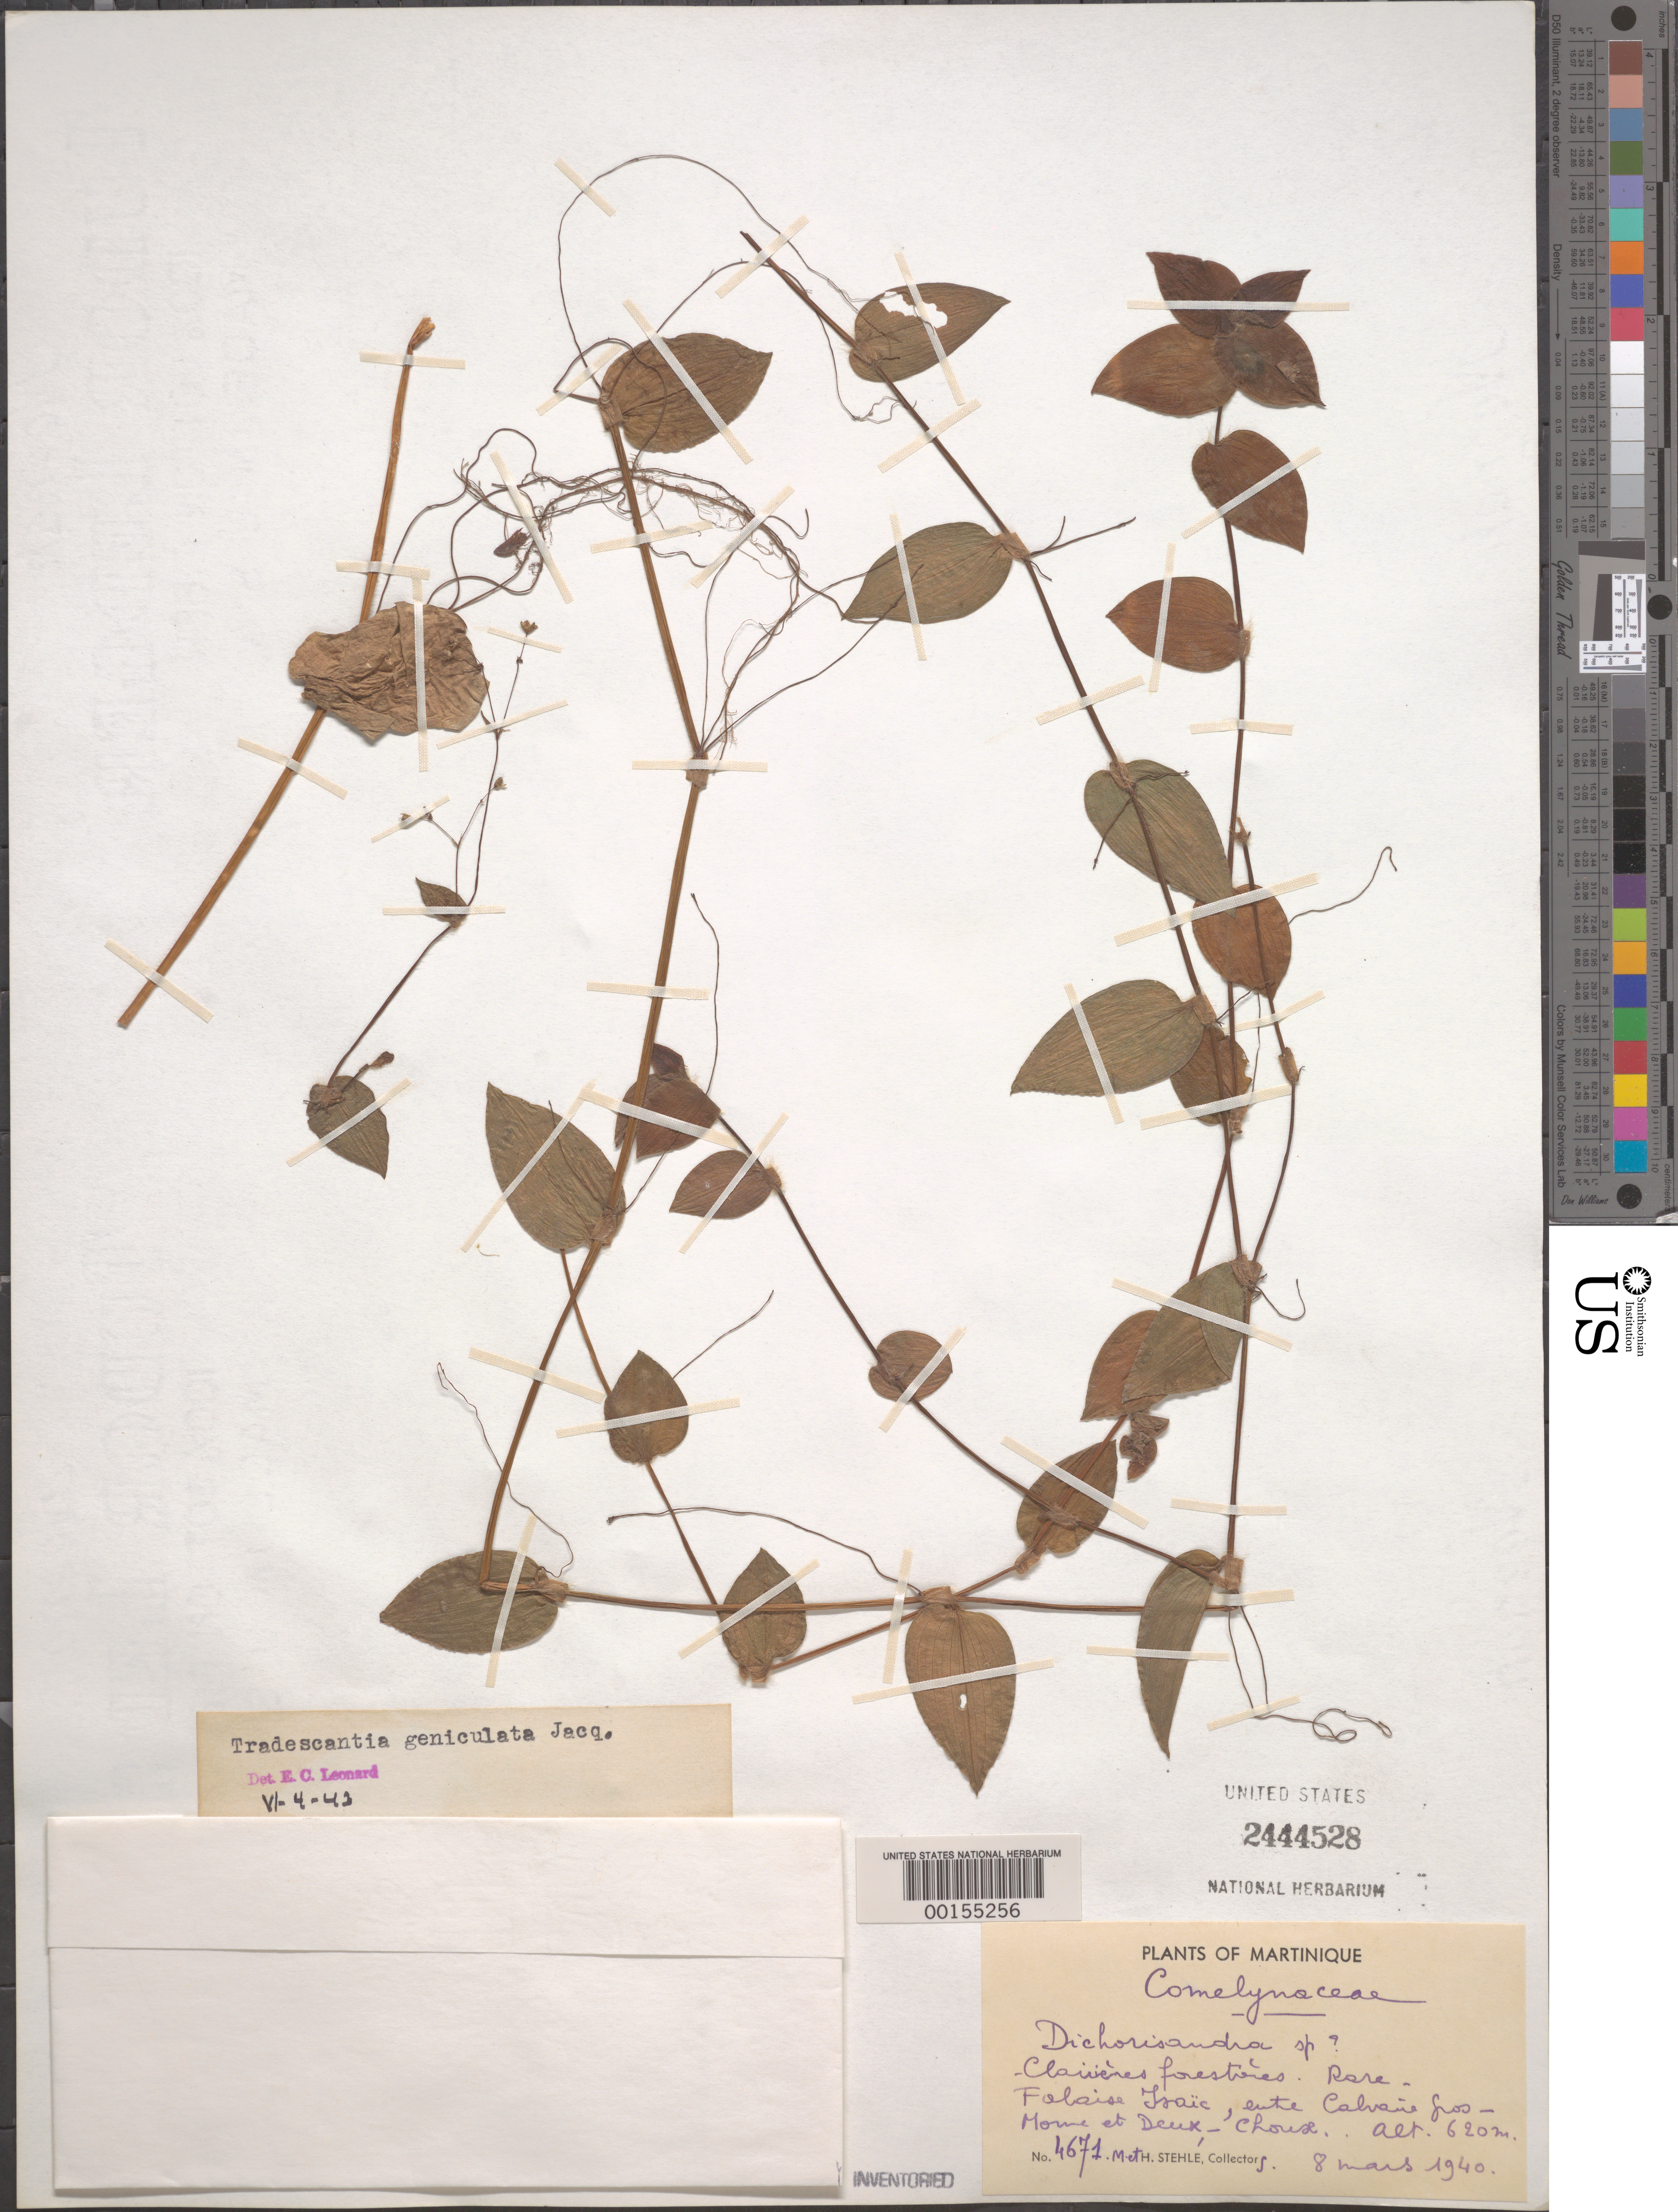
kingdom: Plantae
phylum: Tracheophyta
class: Liliopsida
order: Commelinales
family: Commelinaceae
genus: Gibasis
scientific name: Gibasis pauciflora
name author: (Urb. & Ekman) D.R. Hunt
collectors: H. Stehlé & M. Stehlé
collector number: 4671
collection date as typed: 08 Mar 1940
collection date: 1940-03-08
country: Martinique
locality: Folaise lsaic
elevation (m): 620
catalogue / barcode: US 2444528